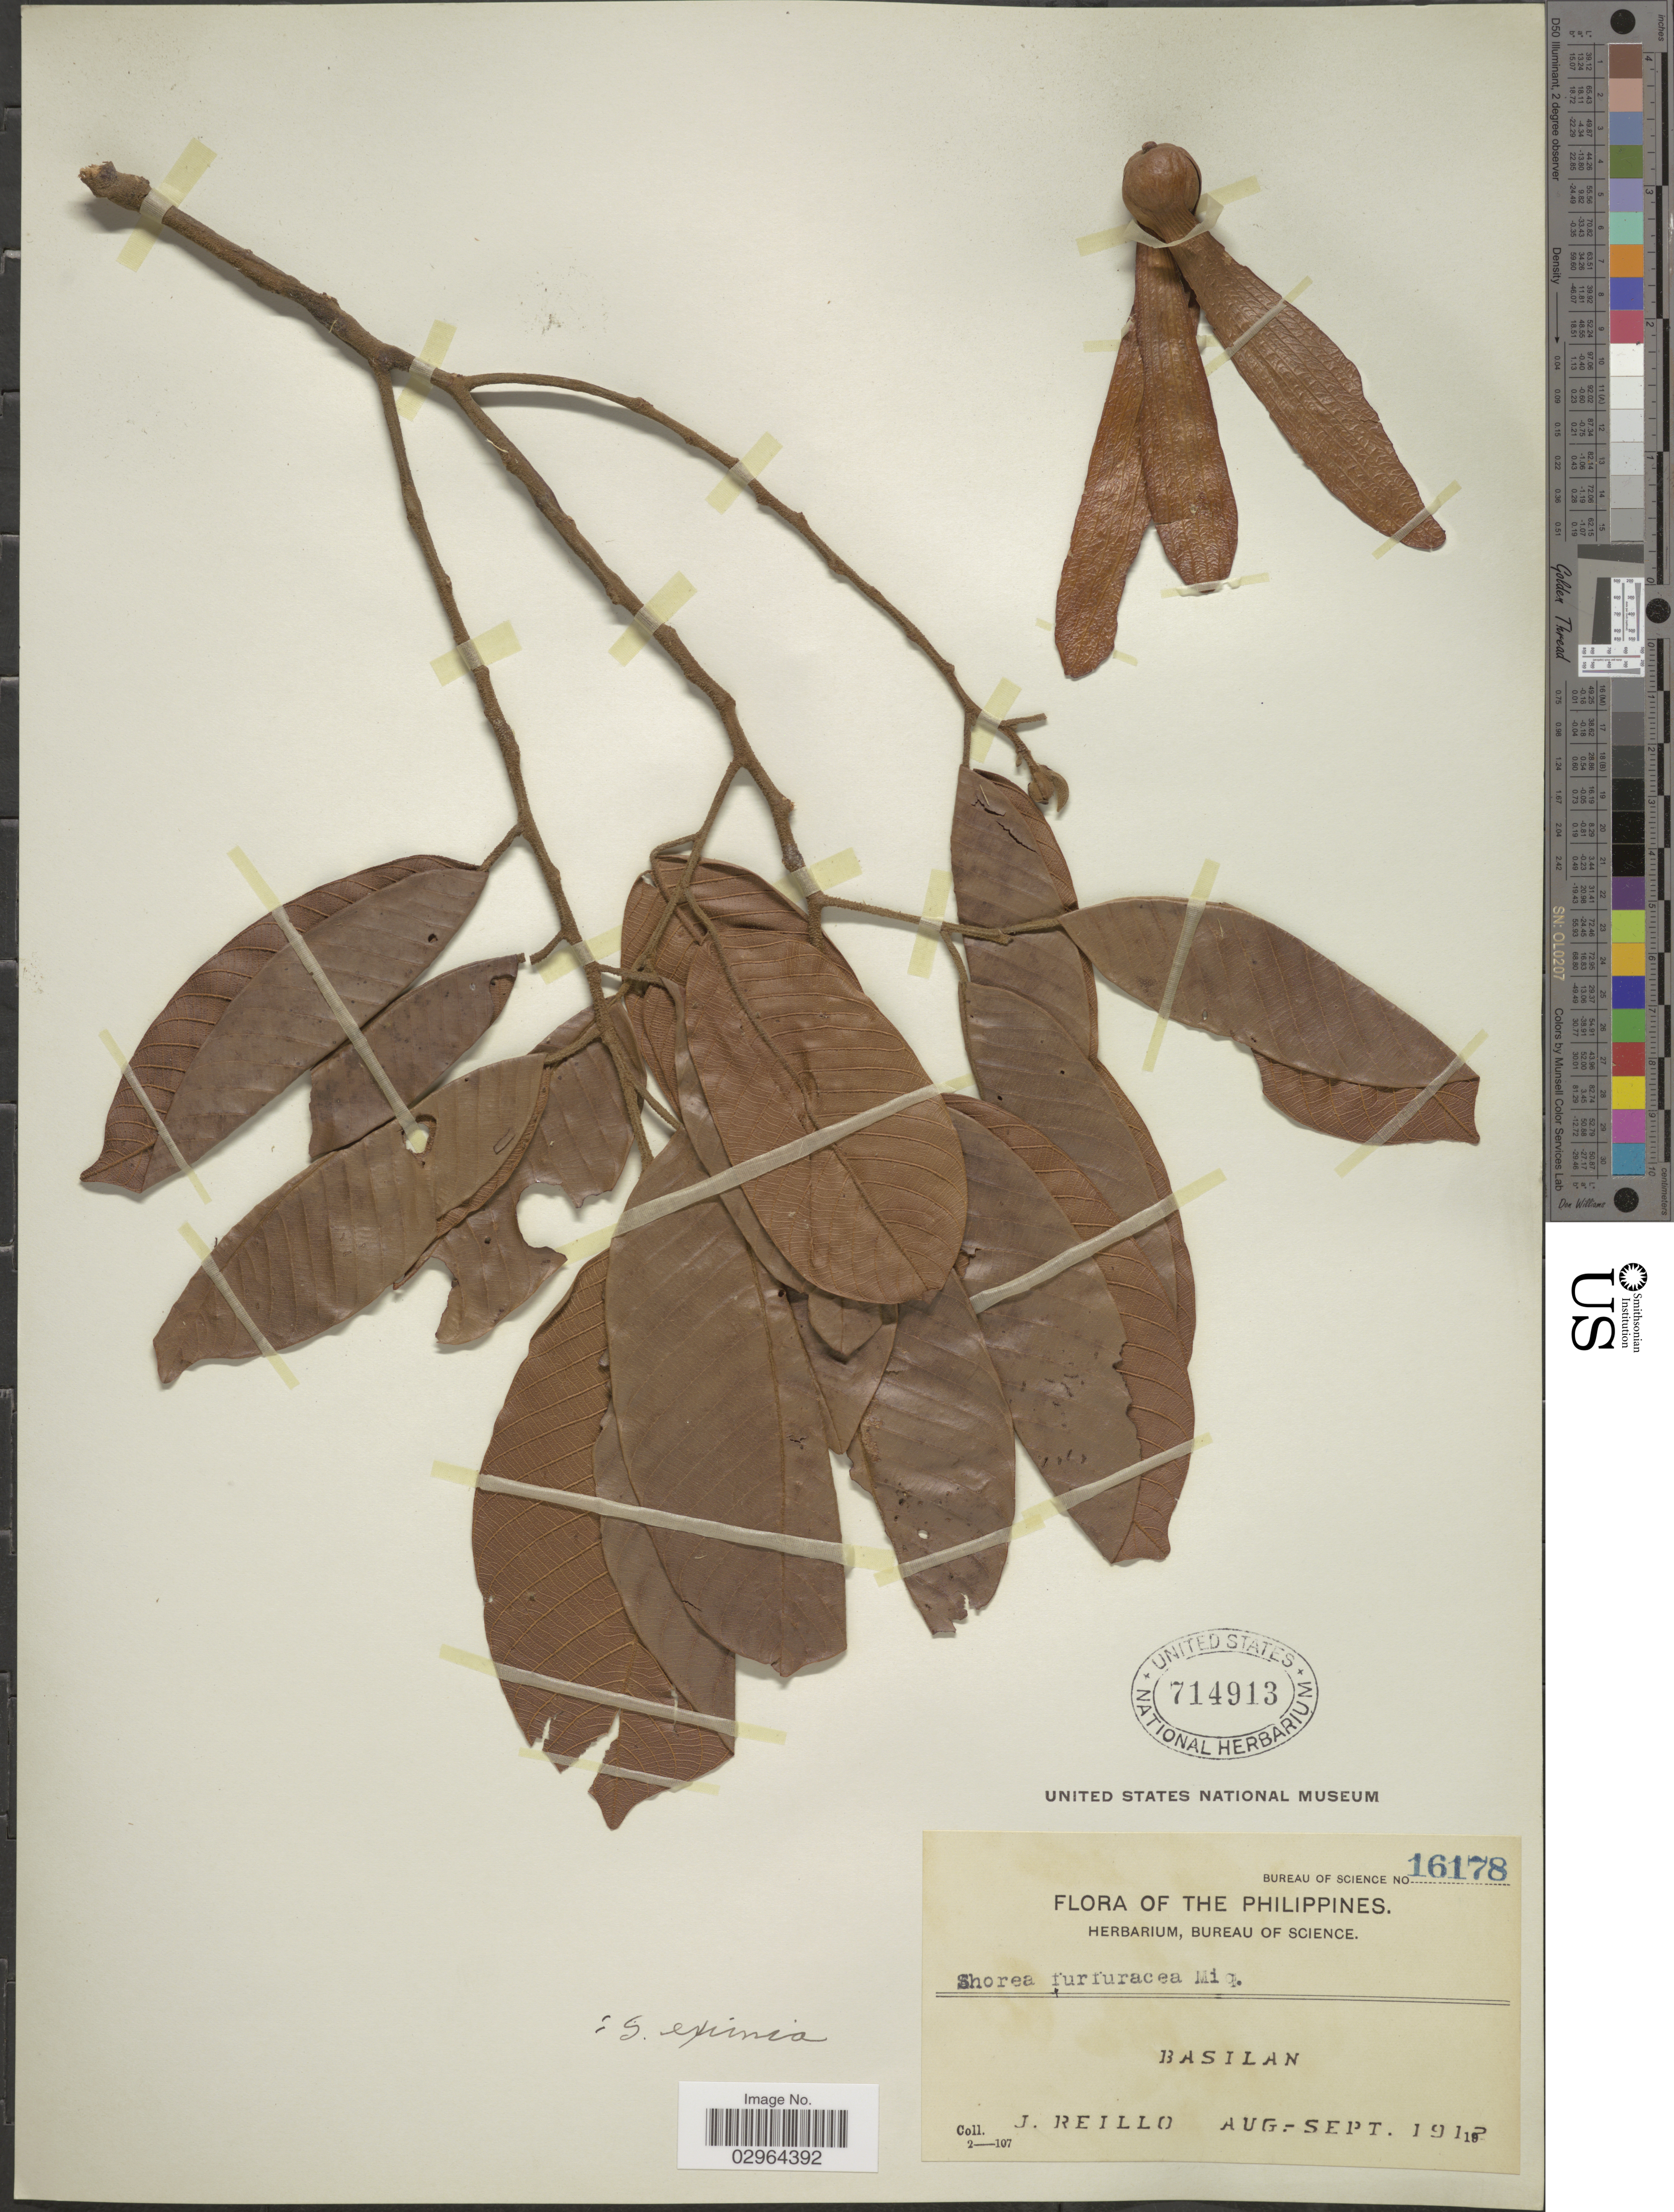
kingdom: Plantae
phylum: Tracheophyta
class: Magnoliopsida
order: Malvales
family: Dipterocarpaceae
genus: Rubroshorea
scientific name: Rubroshorea almon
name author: (Foxw.) P.S. Ashton & J. Heck.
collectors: J. Reillo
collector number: Bureau of Science 16178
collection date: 1912-08/1912-09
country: Philippines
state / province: Muslim Mindanao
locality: Basilan.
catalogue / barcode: US 714913